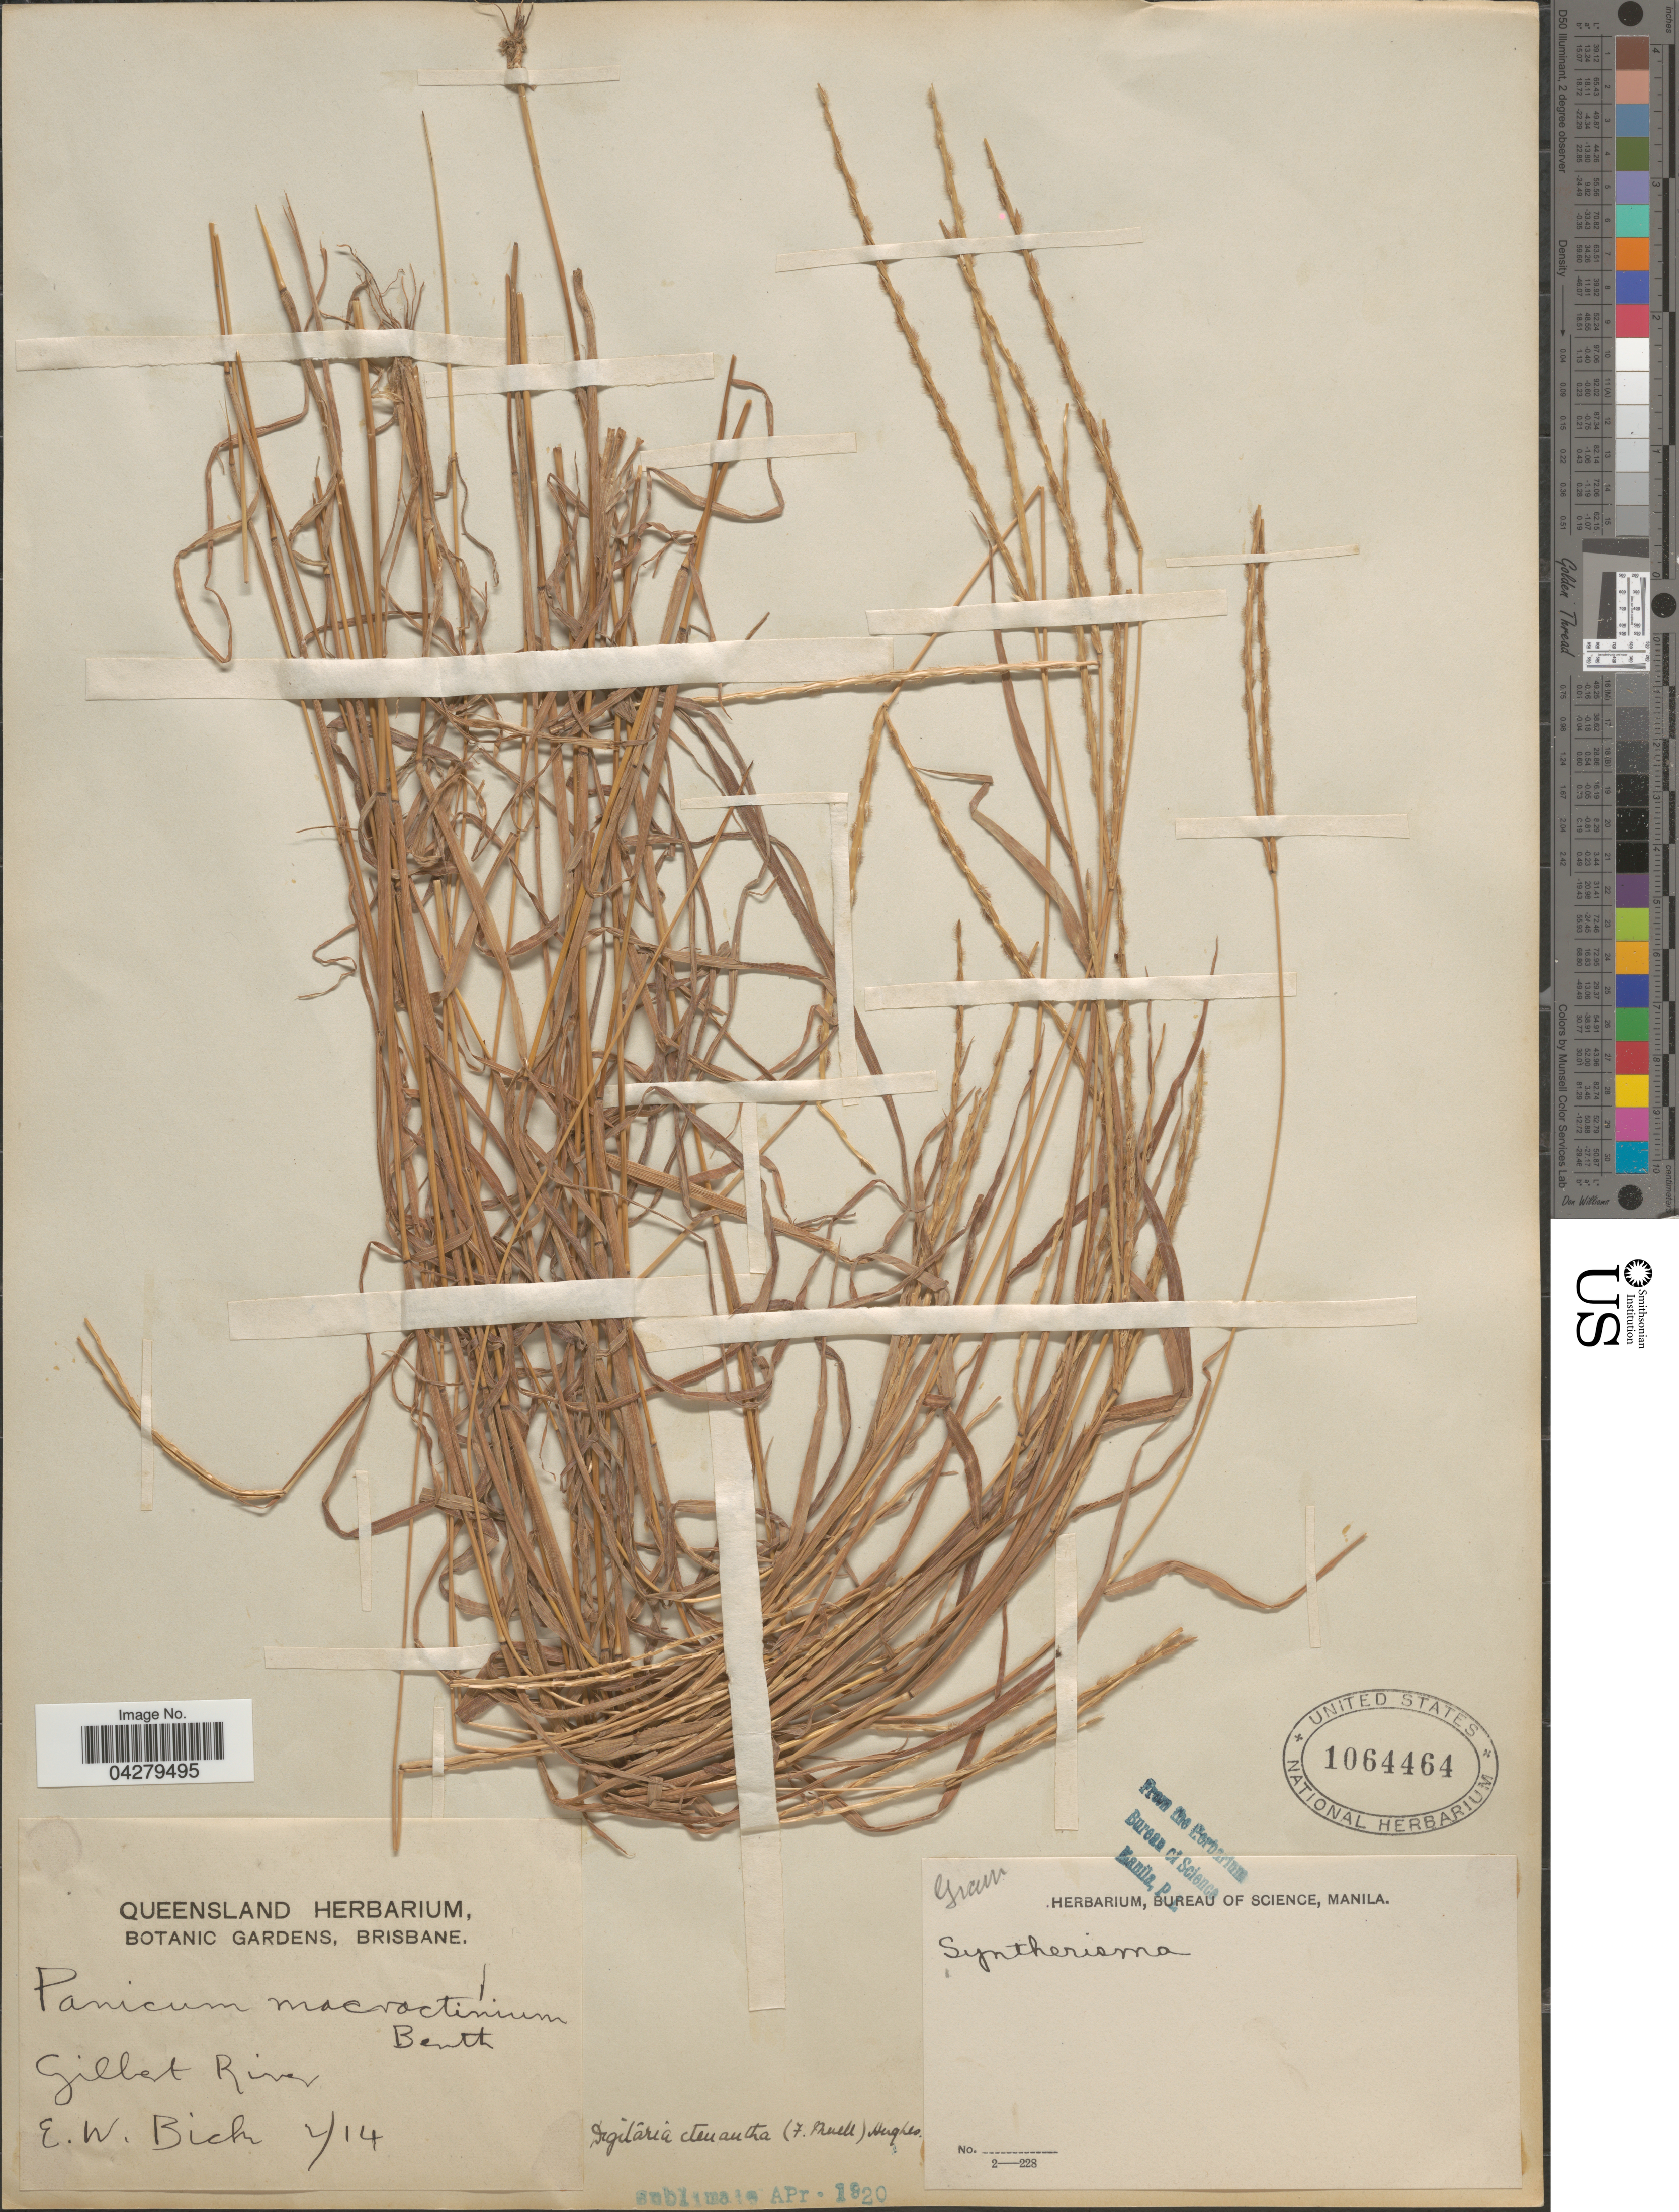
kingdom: Plantae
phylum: Tracheophyta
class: Liliopsida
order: Poales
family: Poaceae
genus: Digitaria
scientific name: Digitaria ctenantha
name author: (F. Muell.) Hughes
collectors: E. Bick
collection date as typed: Transcribed d/m/y: /2/14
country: Australia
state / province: Queensland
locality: Gilbert River.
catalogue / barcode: US 1064464